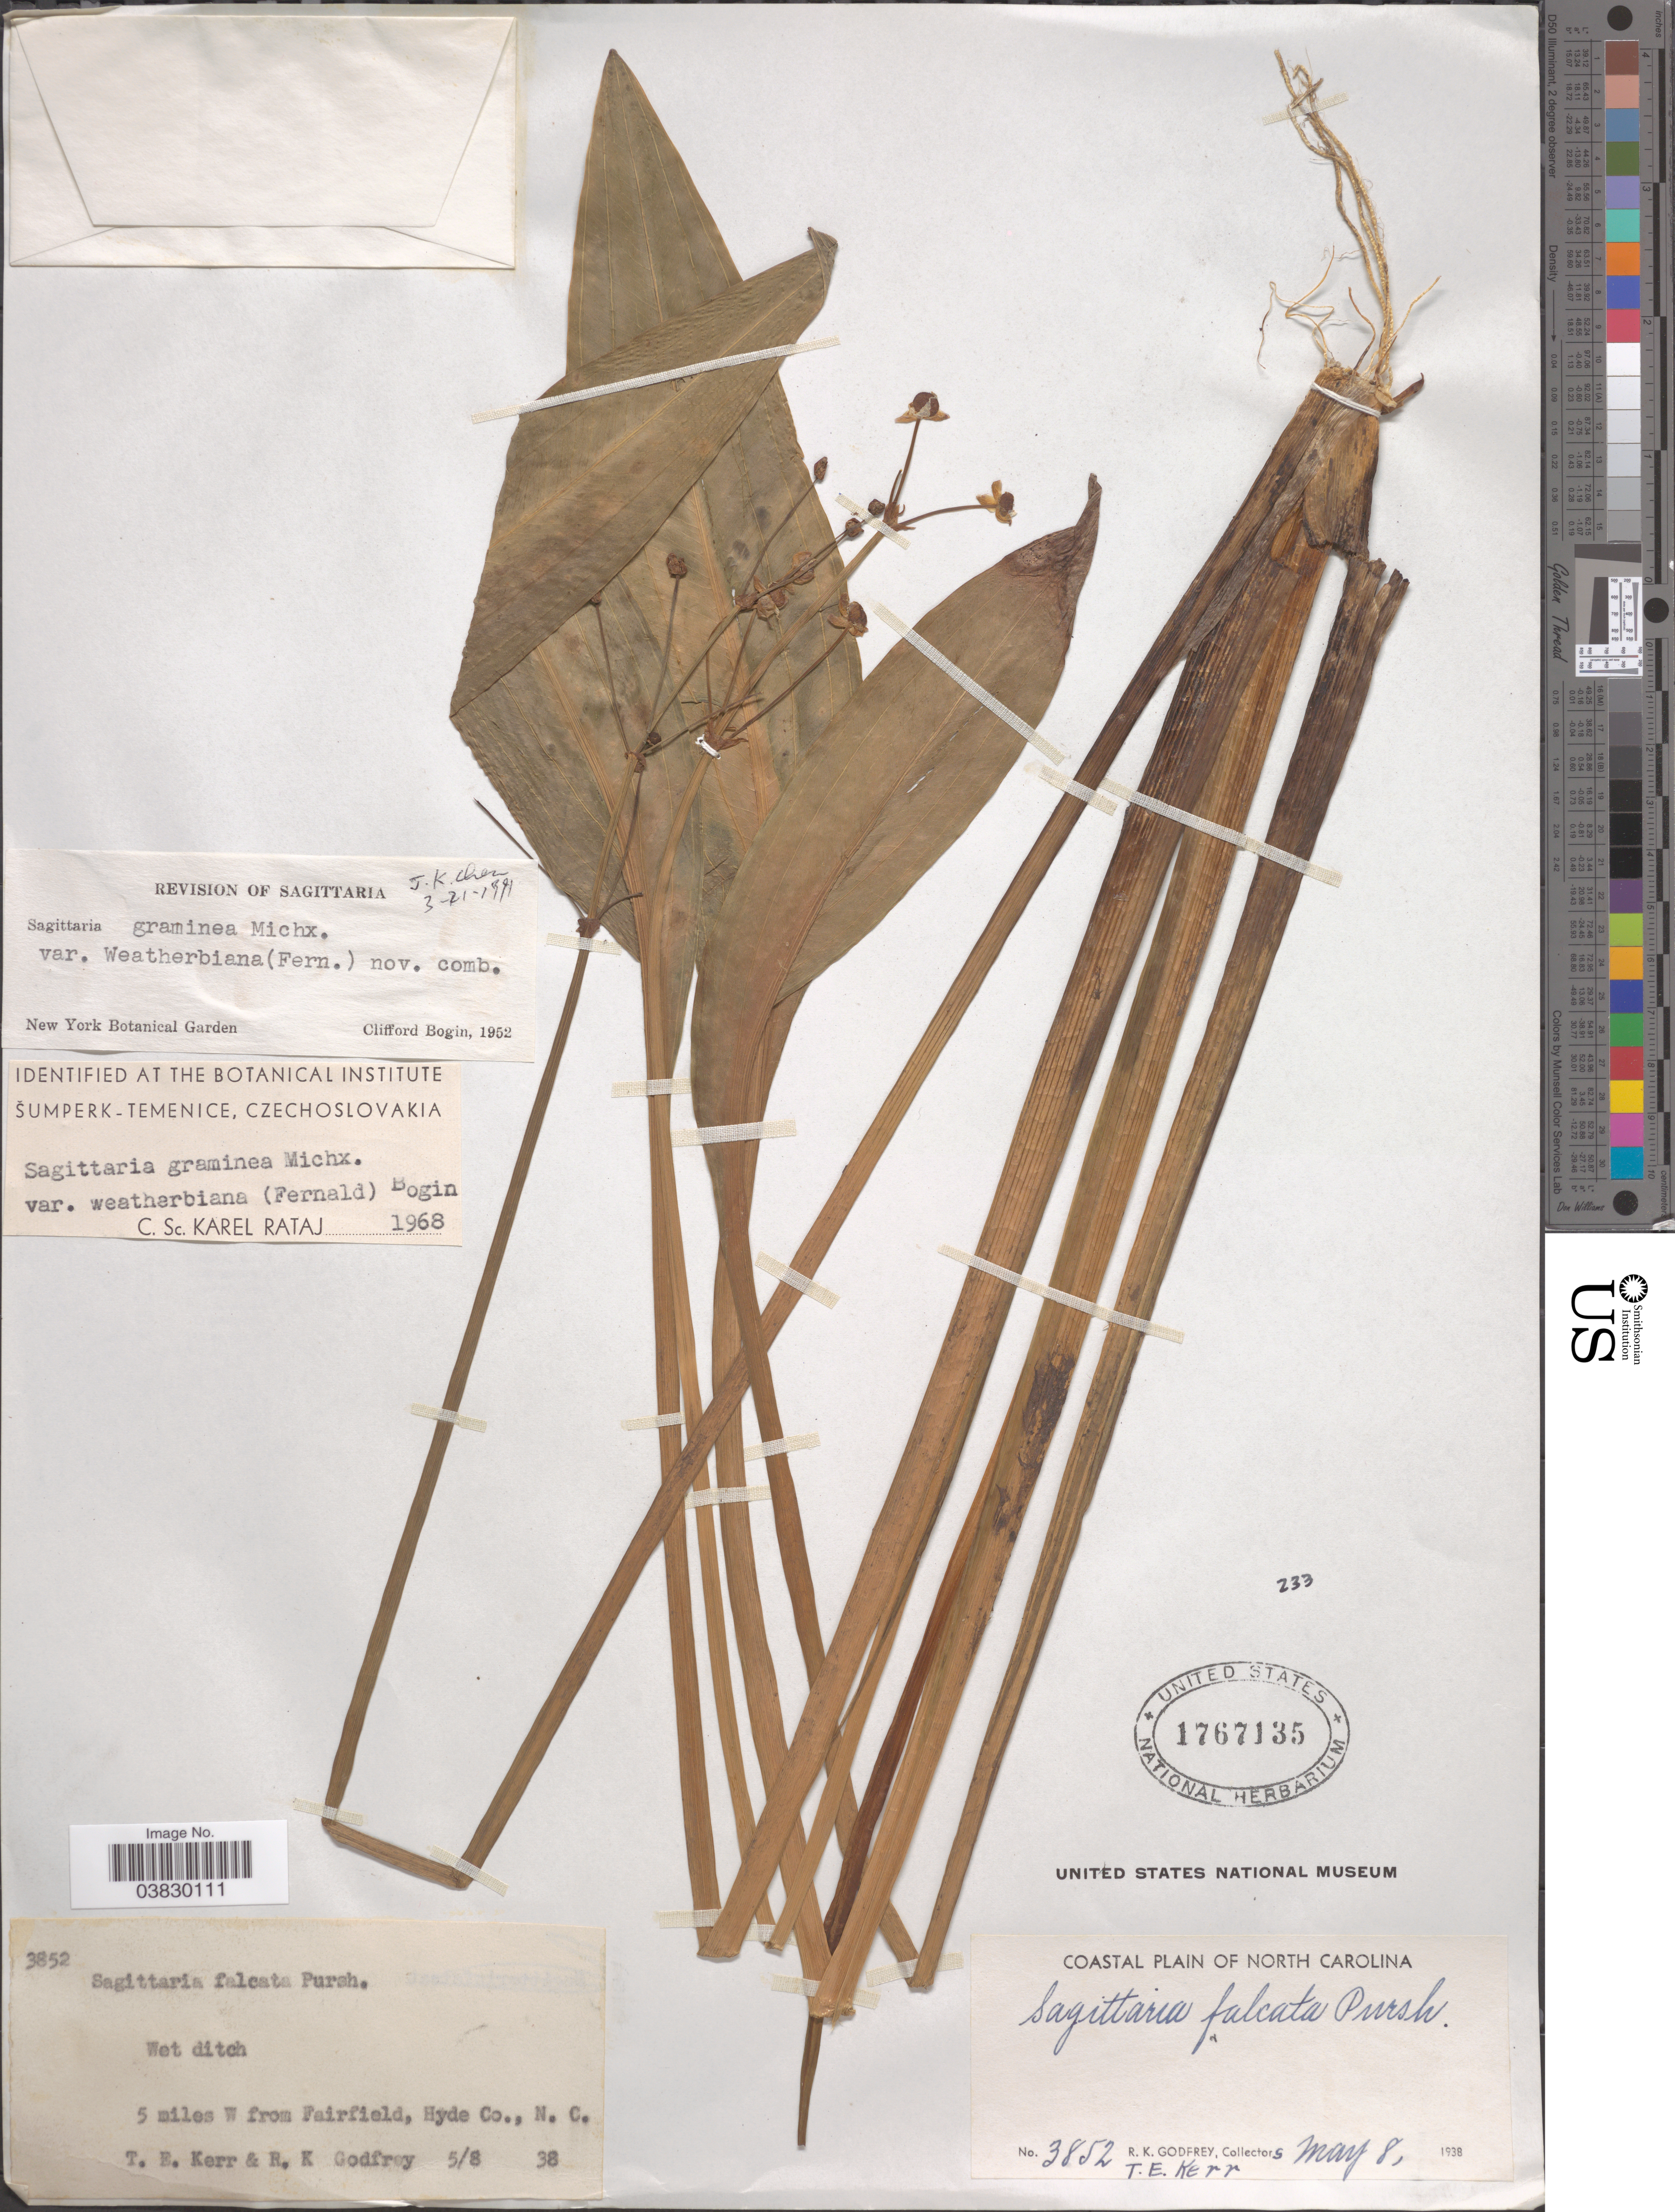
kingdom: Plantae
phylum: Tracheophyta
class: Liliopsida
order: Alismatales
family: Alismataceae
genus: Sagittaria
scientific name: Sagittaria graminea var. weatherbiana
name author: (Fernald) Bogin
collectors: R. K. Godfrey & T. E. Kerr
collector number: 3852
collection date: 1938-05-08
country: United States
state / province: North Carolina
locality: Coastal Plain of North Carolina. 5 miles W from Fairfield, Hyde Co.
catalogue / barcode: US 1767135